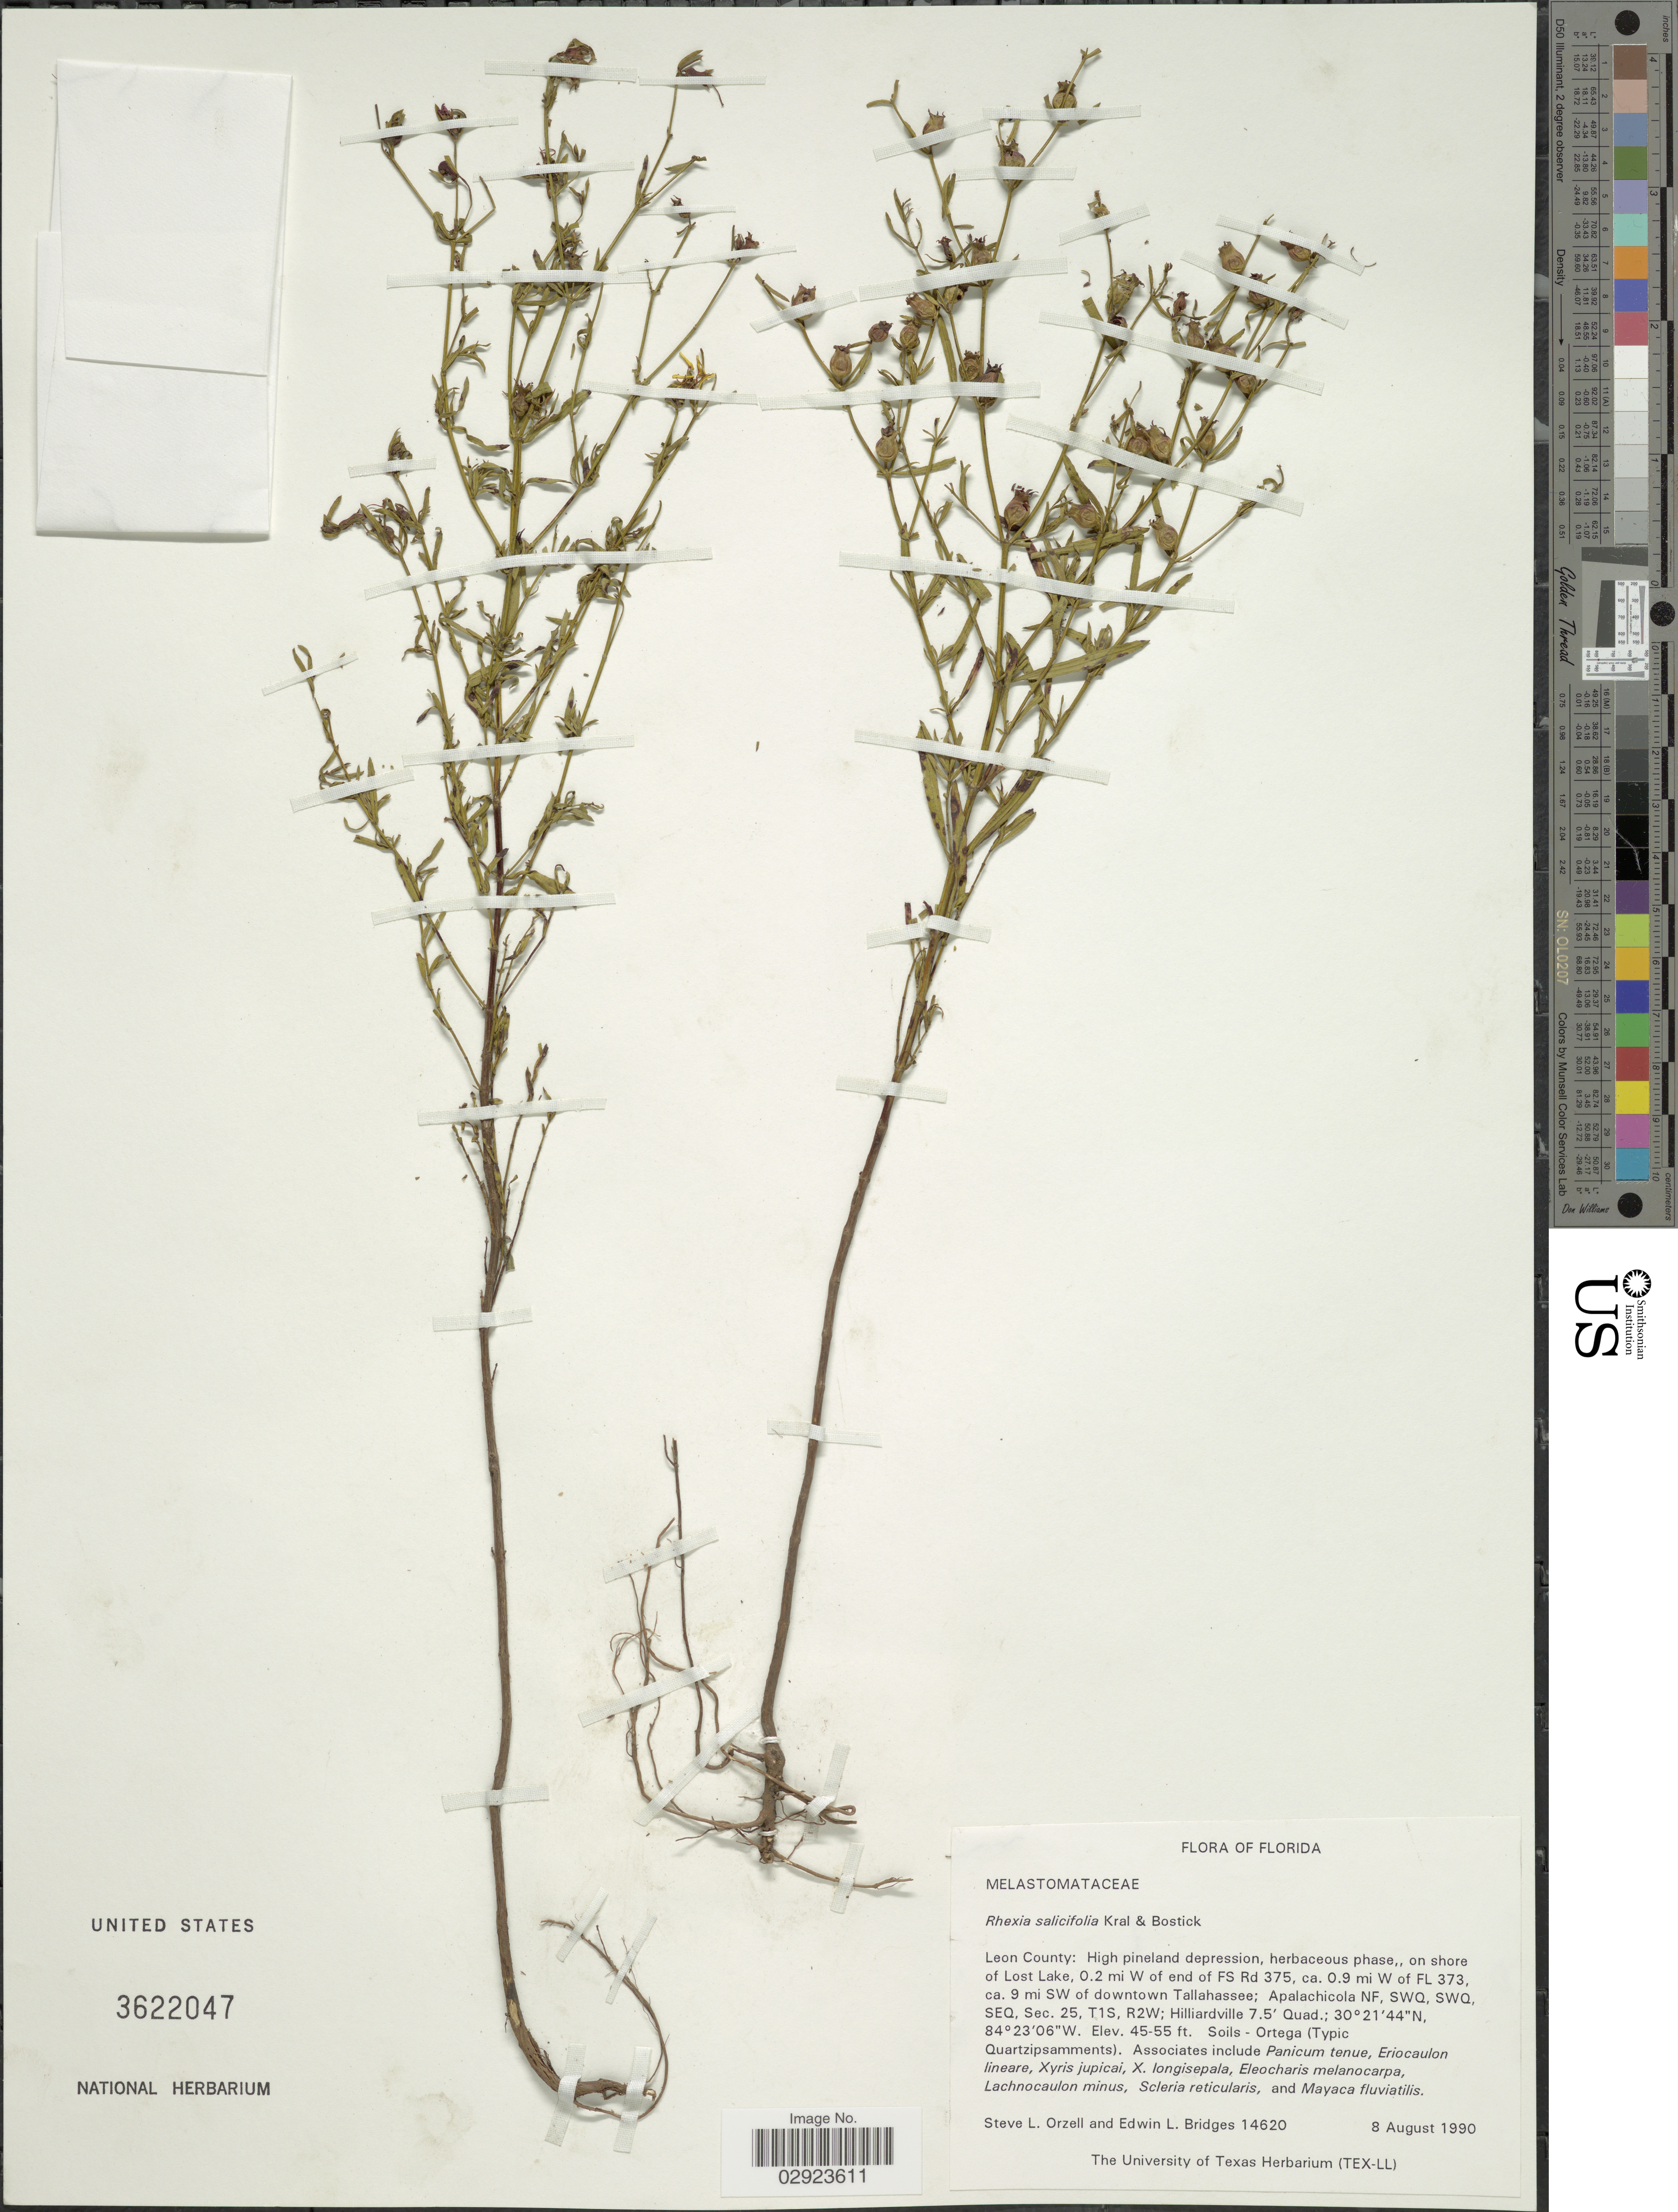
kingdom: Plantae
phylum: Tracheophyta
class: Magnoliopsida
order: Myrtales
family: Melastomataceae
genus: Rhexia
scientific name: Rhexia salicifolia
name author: Kral & Bostick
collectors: S. Orzell & E. Bridges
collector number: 14620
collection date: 1990-08-08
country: United States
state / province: Florida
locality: Leon County. On shore of Lost Lake, 0.2 mi W of end FS Rd 375, ca. 0.9 mi W of Fl 373, ca. 9 mi SW of downtown Tallahassee.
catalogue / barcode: US 3622047